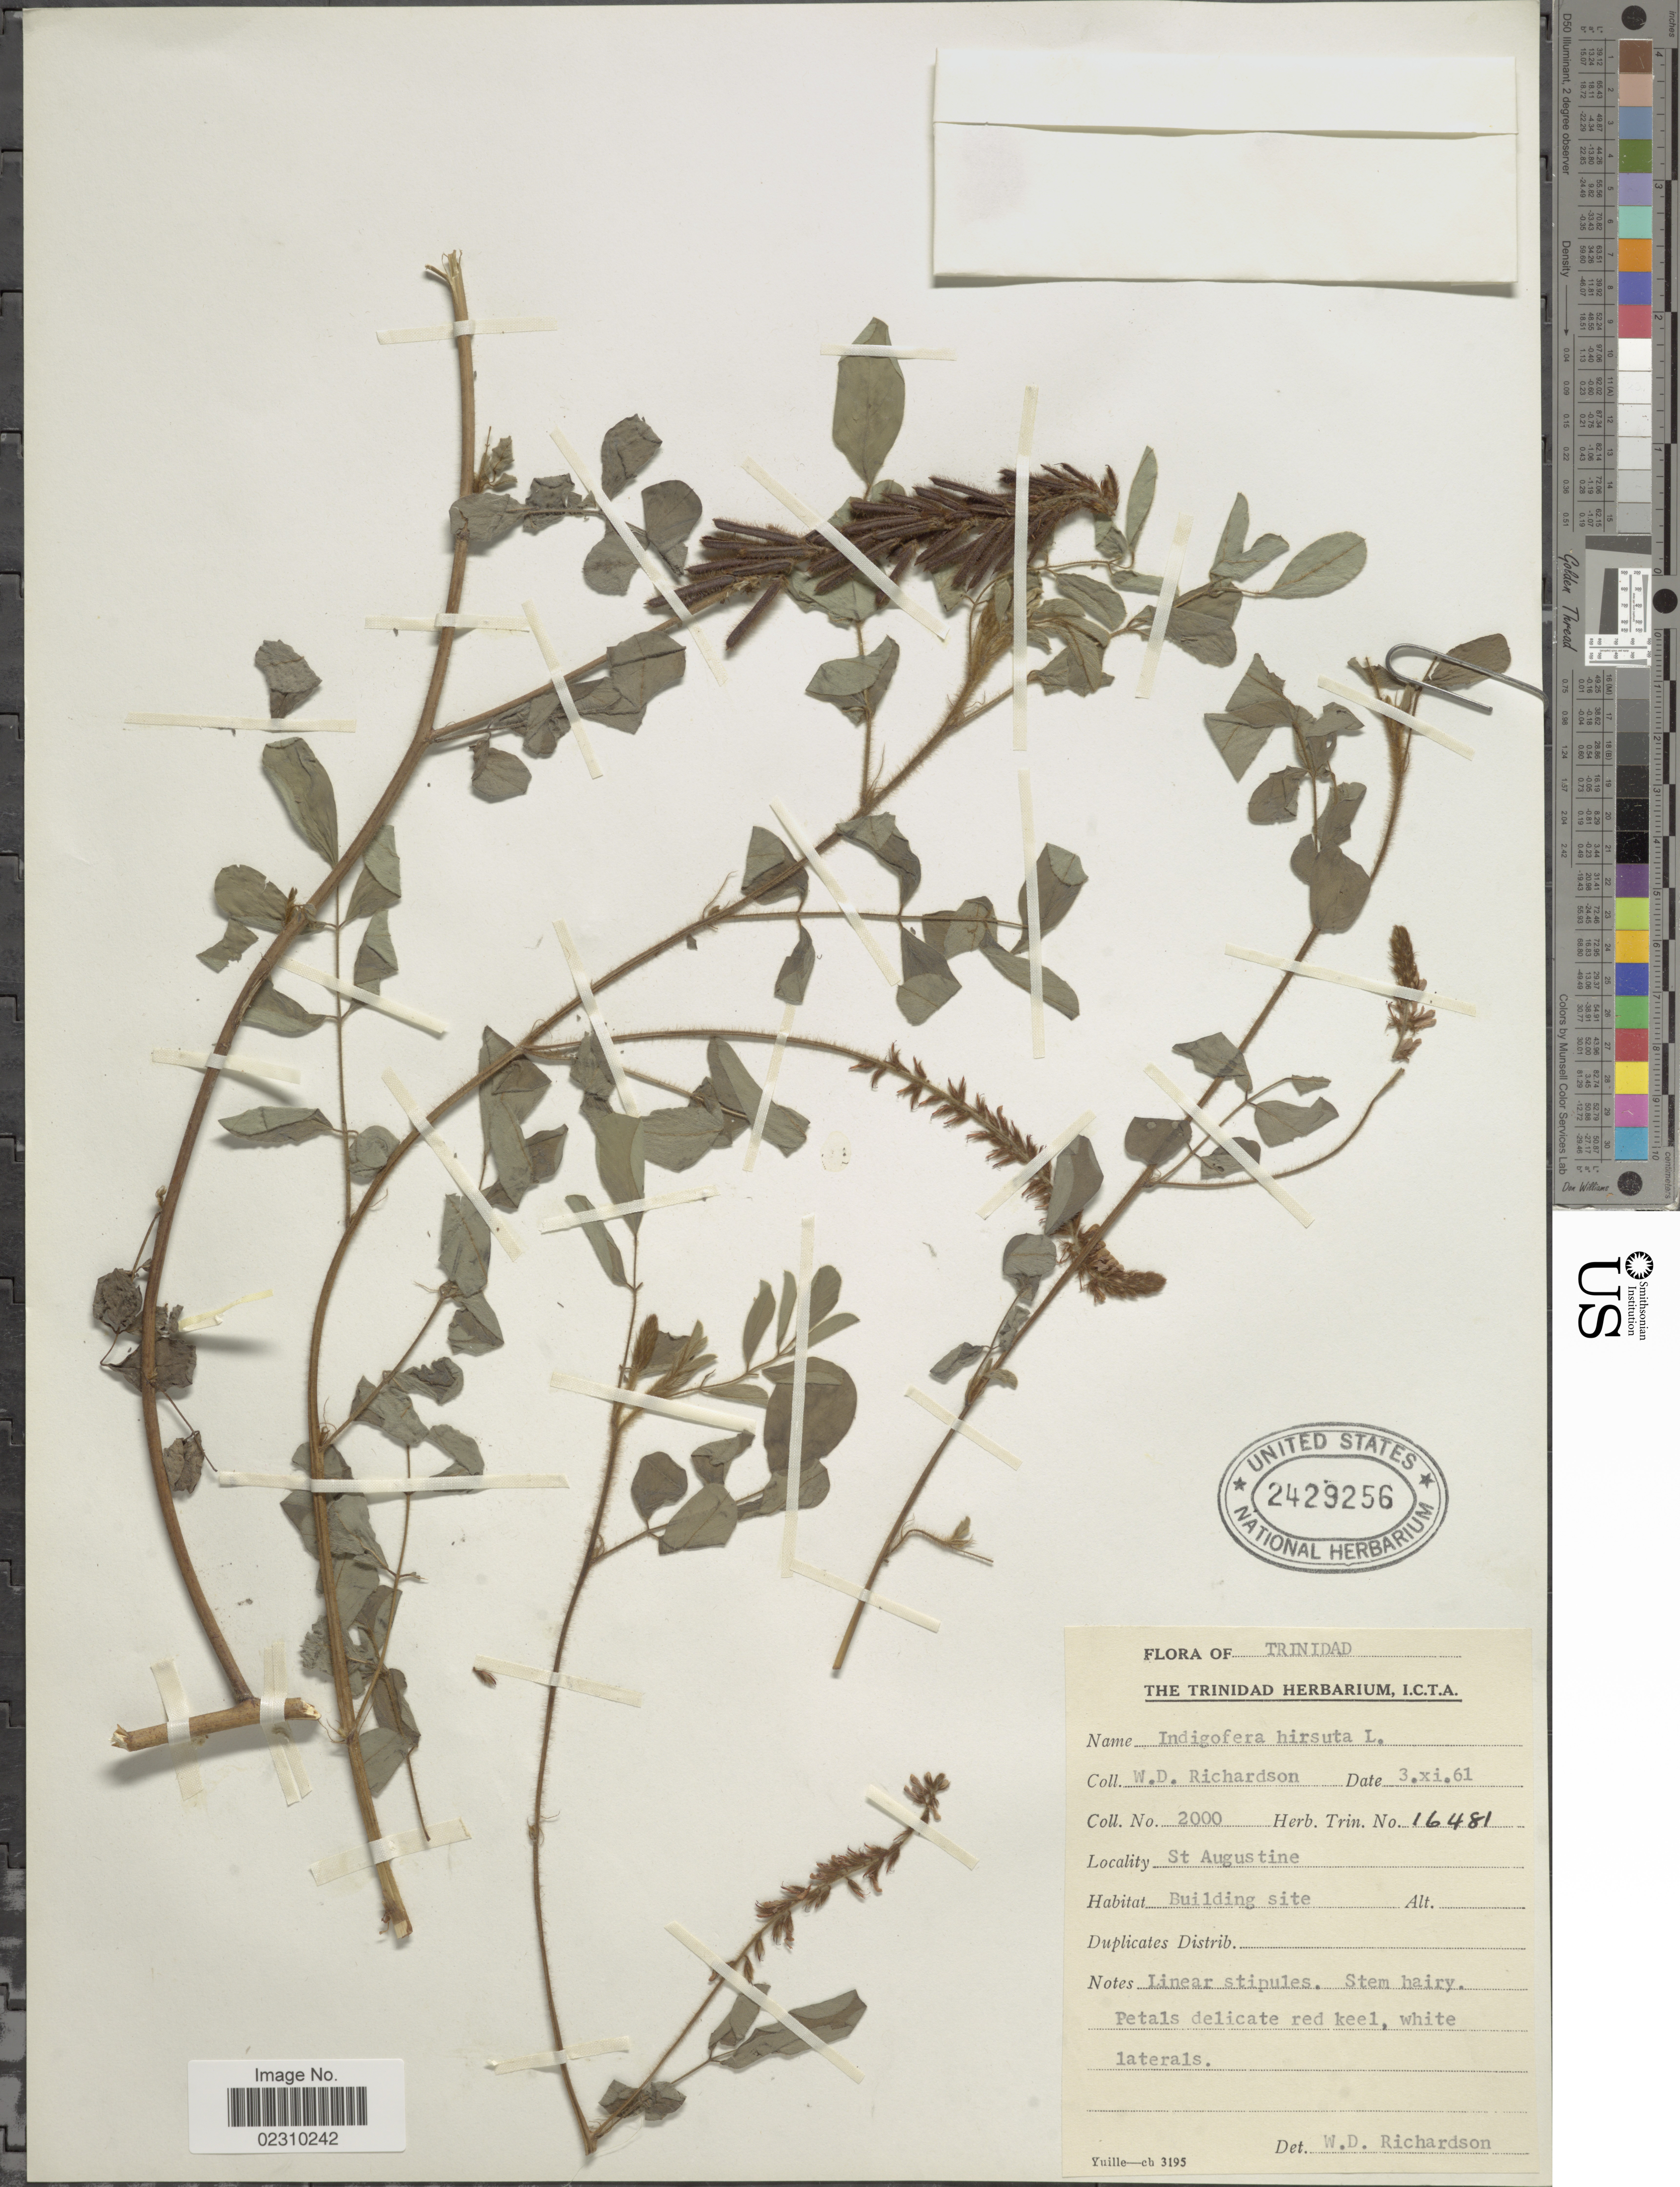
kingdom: Plantae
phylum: Tracheophyta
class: Magnoliopsida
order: Fabales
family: Fabaceae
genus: Indigofera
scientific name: Indigofera hirsuta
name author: L.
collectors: W. D. Richardson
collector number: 2000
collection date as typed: Transcribed d/m/y: 3/11/61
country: Trinidad and Tobago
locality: Trinidad, St. Augustine.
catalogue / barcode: US 2429256